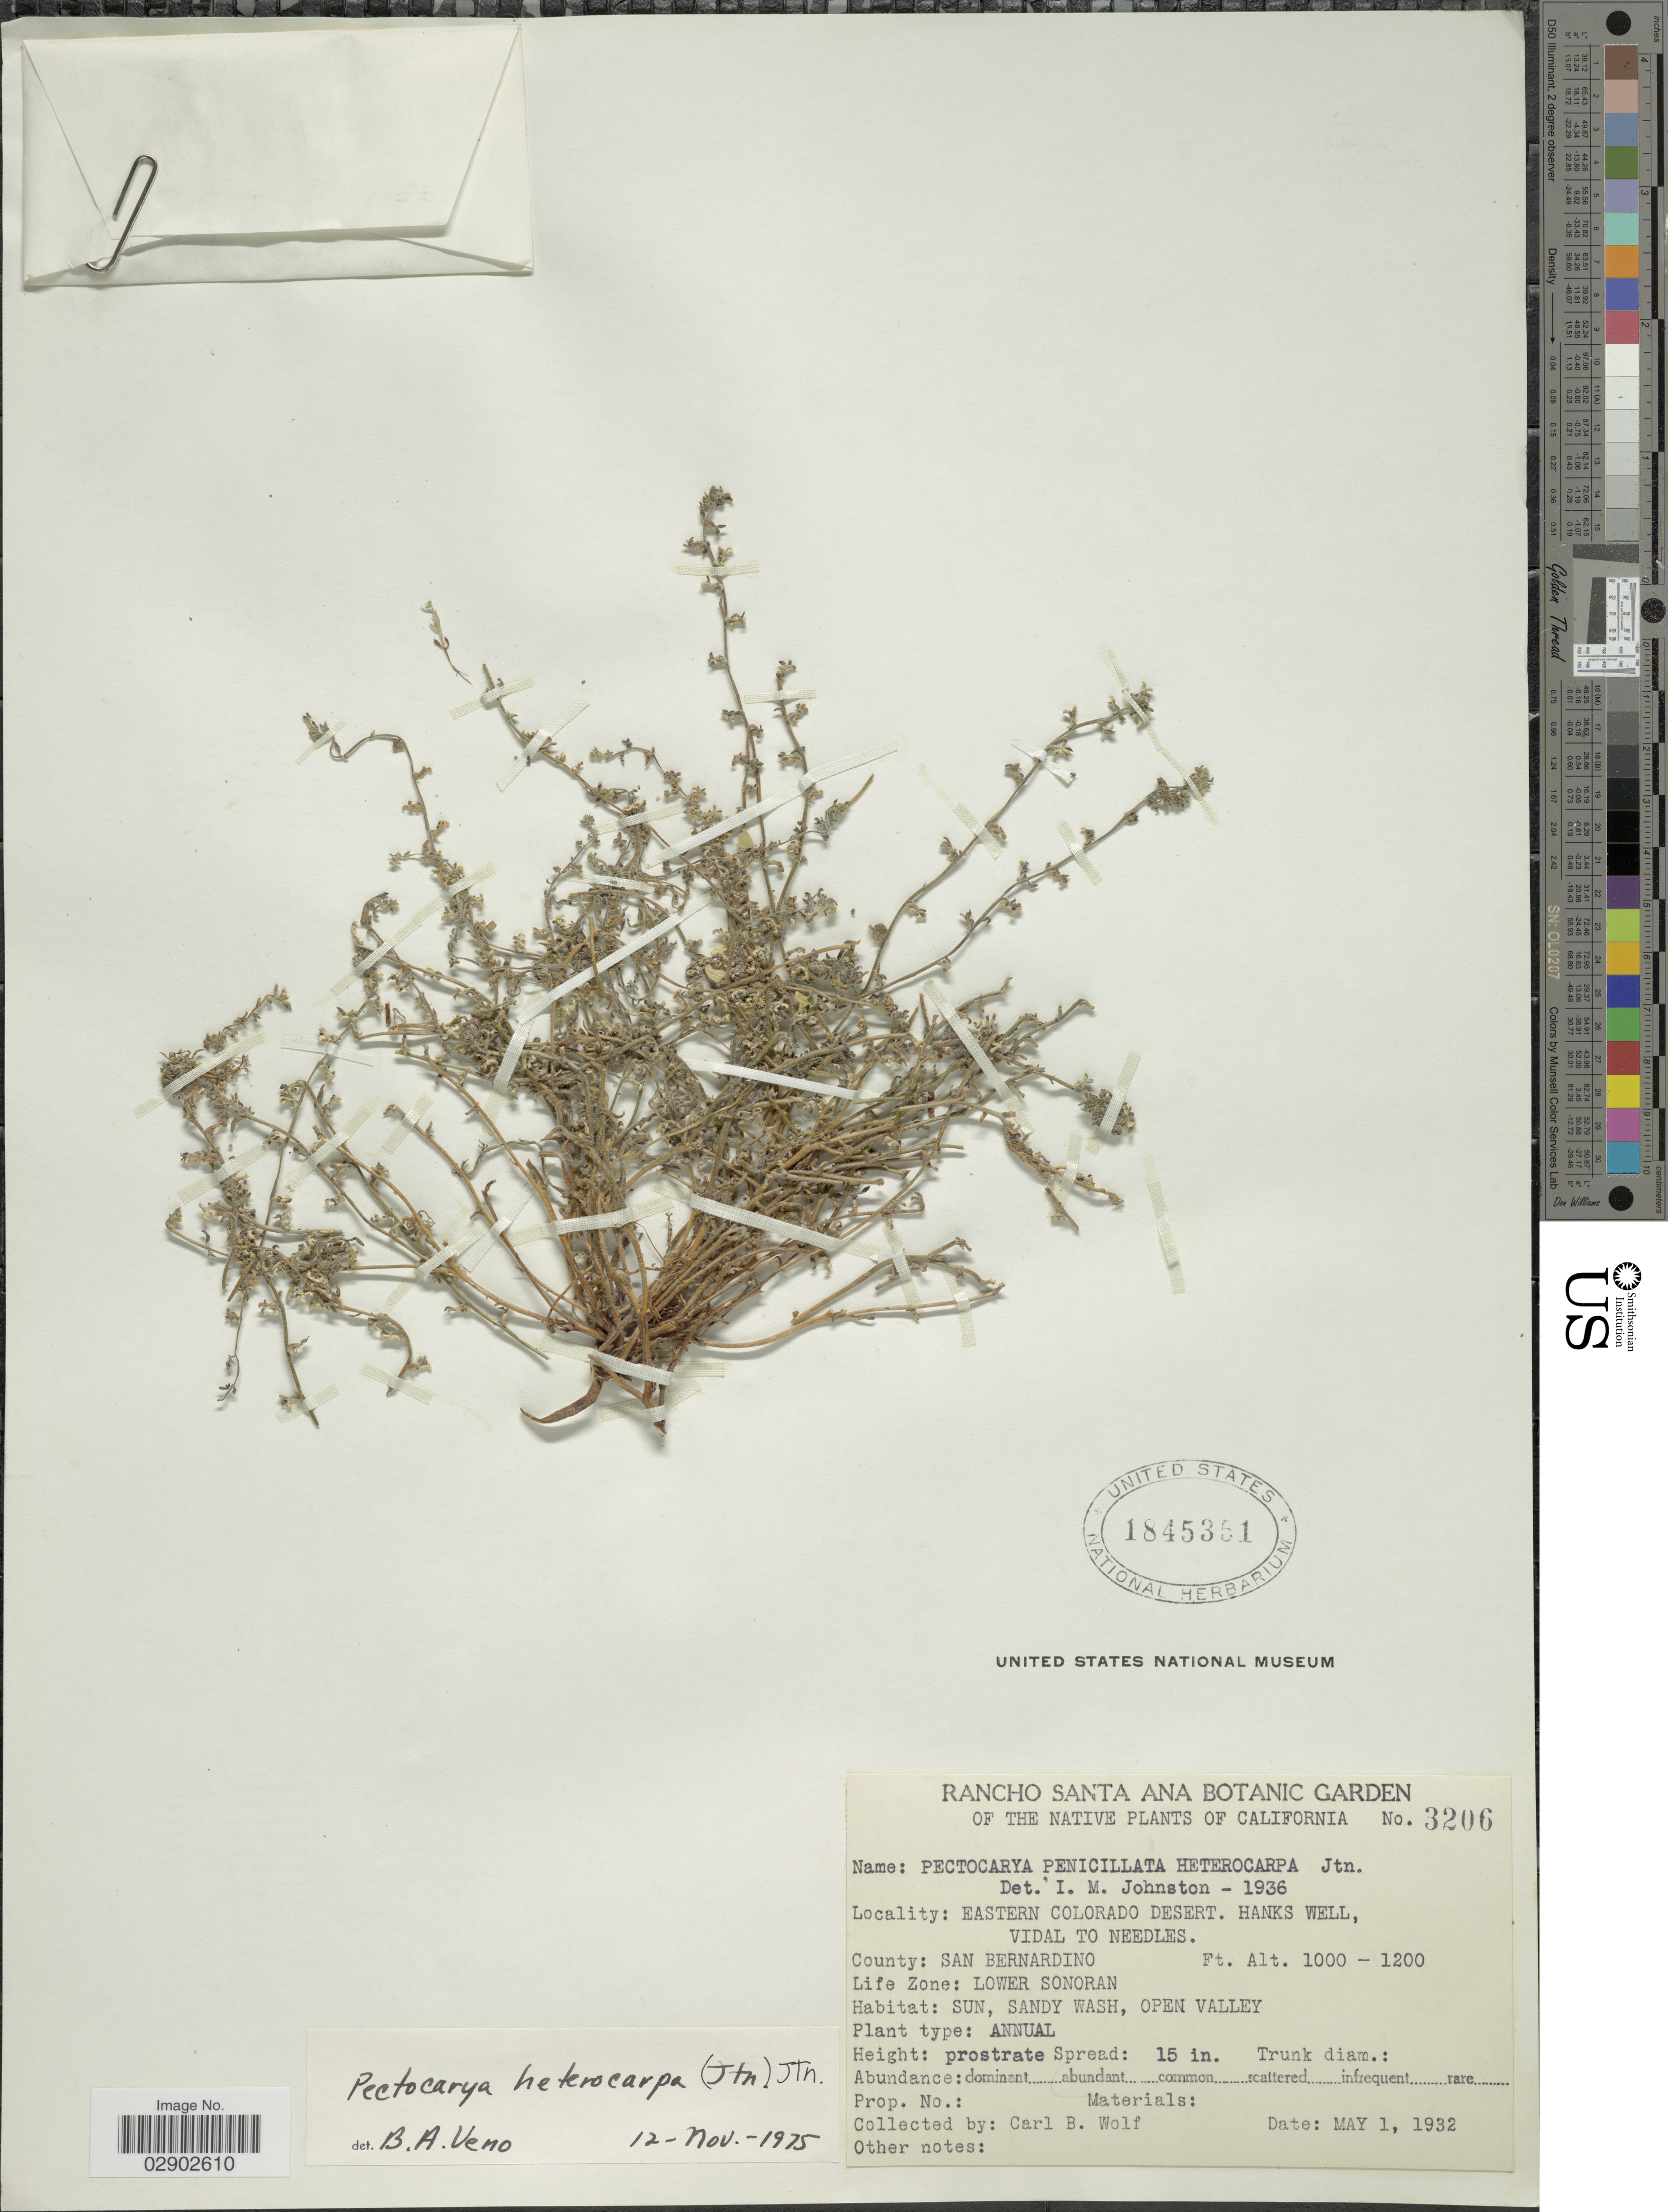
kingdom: Plantae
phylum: Tracheophyta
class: Magnoliopsida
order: Boraginales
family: Boraginaceae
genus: Pectocarya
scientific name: Pectocarya heterocarpa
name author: (I.M. Johnst.) I.M. Johnst.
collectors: C. B. Wolf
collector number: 3206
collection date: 1932-05-01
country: United States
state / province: California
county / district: San Bernardino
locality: Eastern Colorado Desert. Hanks Well, Vidal to Needles, County: San Bernardino, Life Zone: Lower Sonoran.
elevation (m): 305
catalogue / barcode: US 1845351